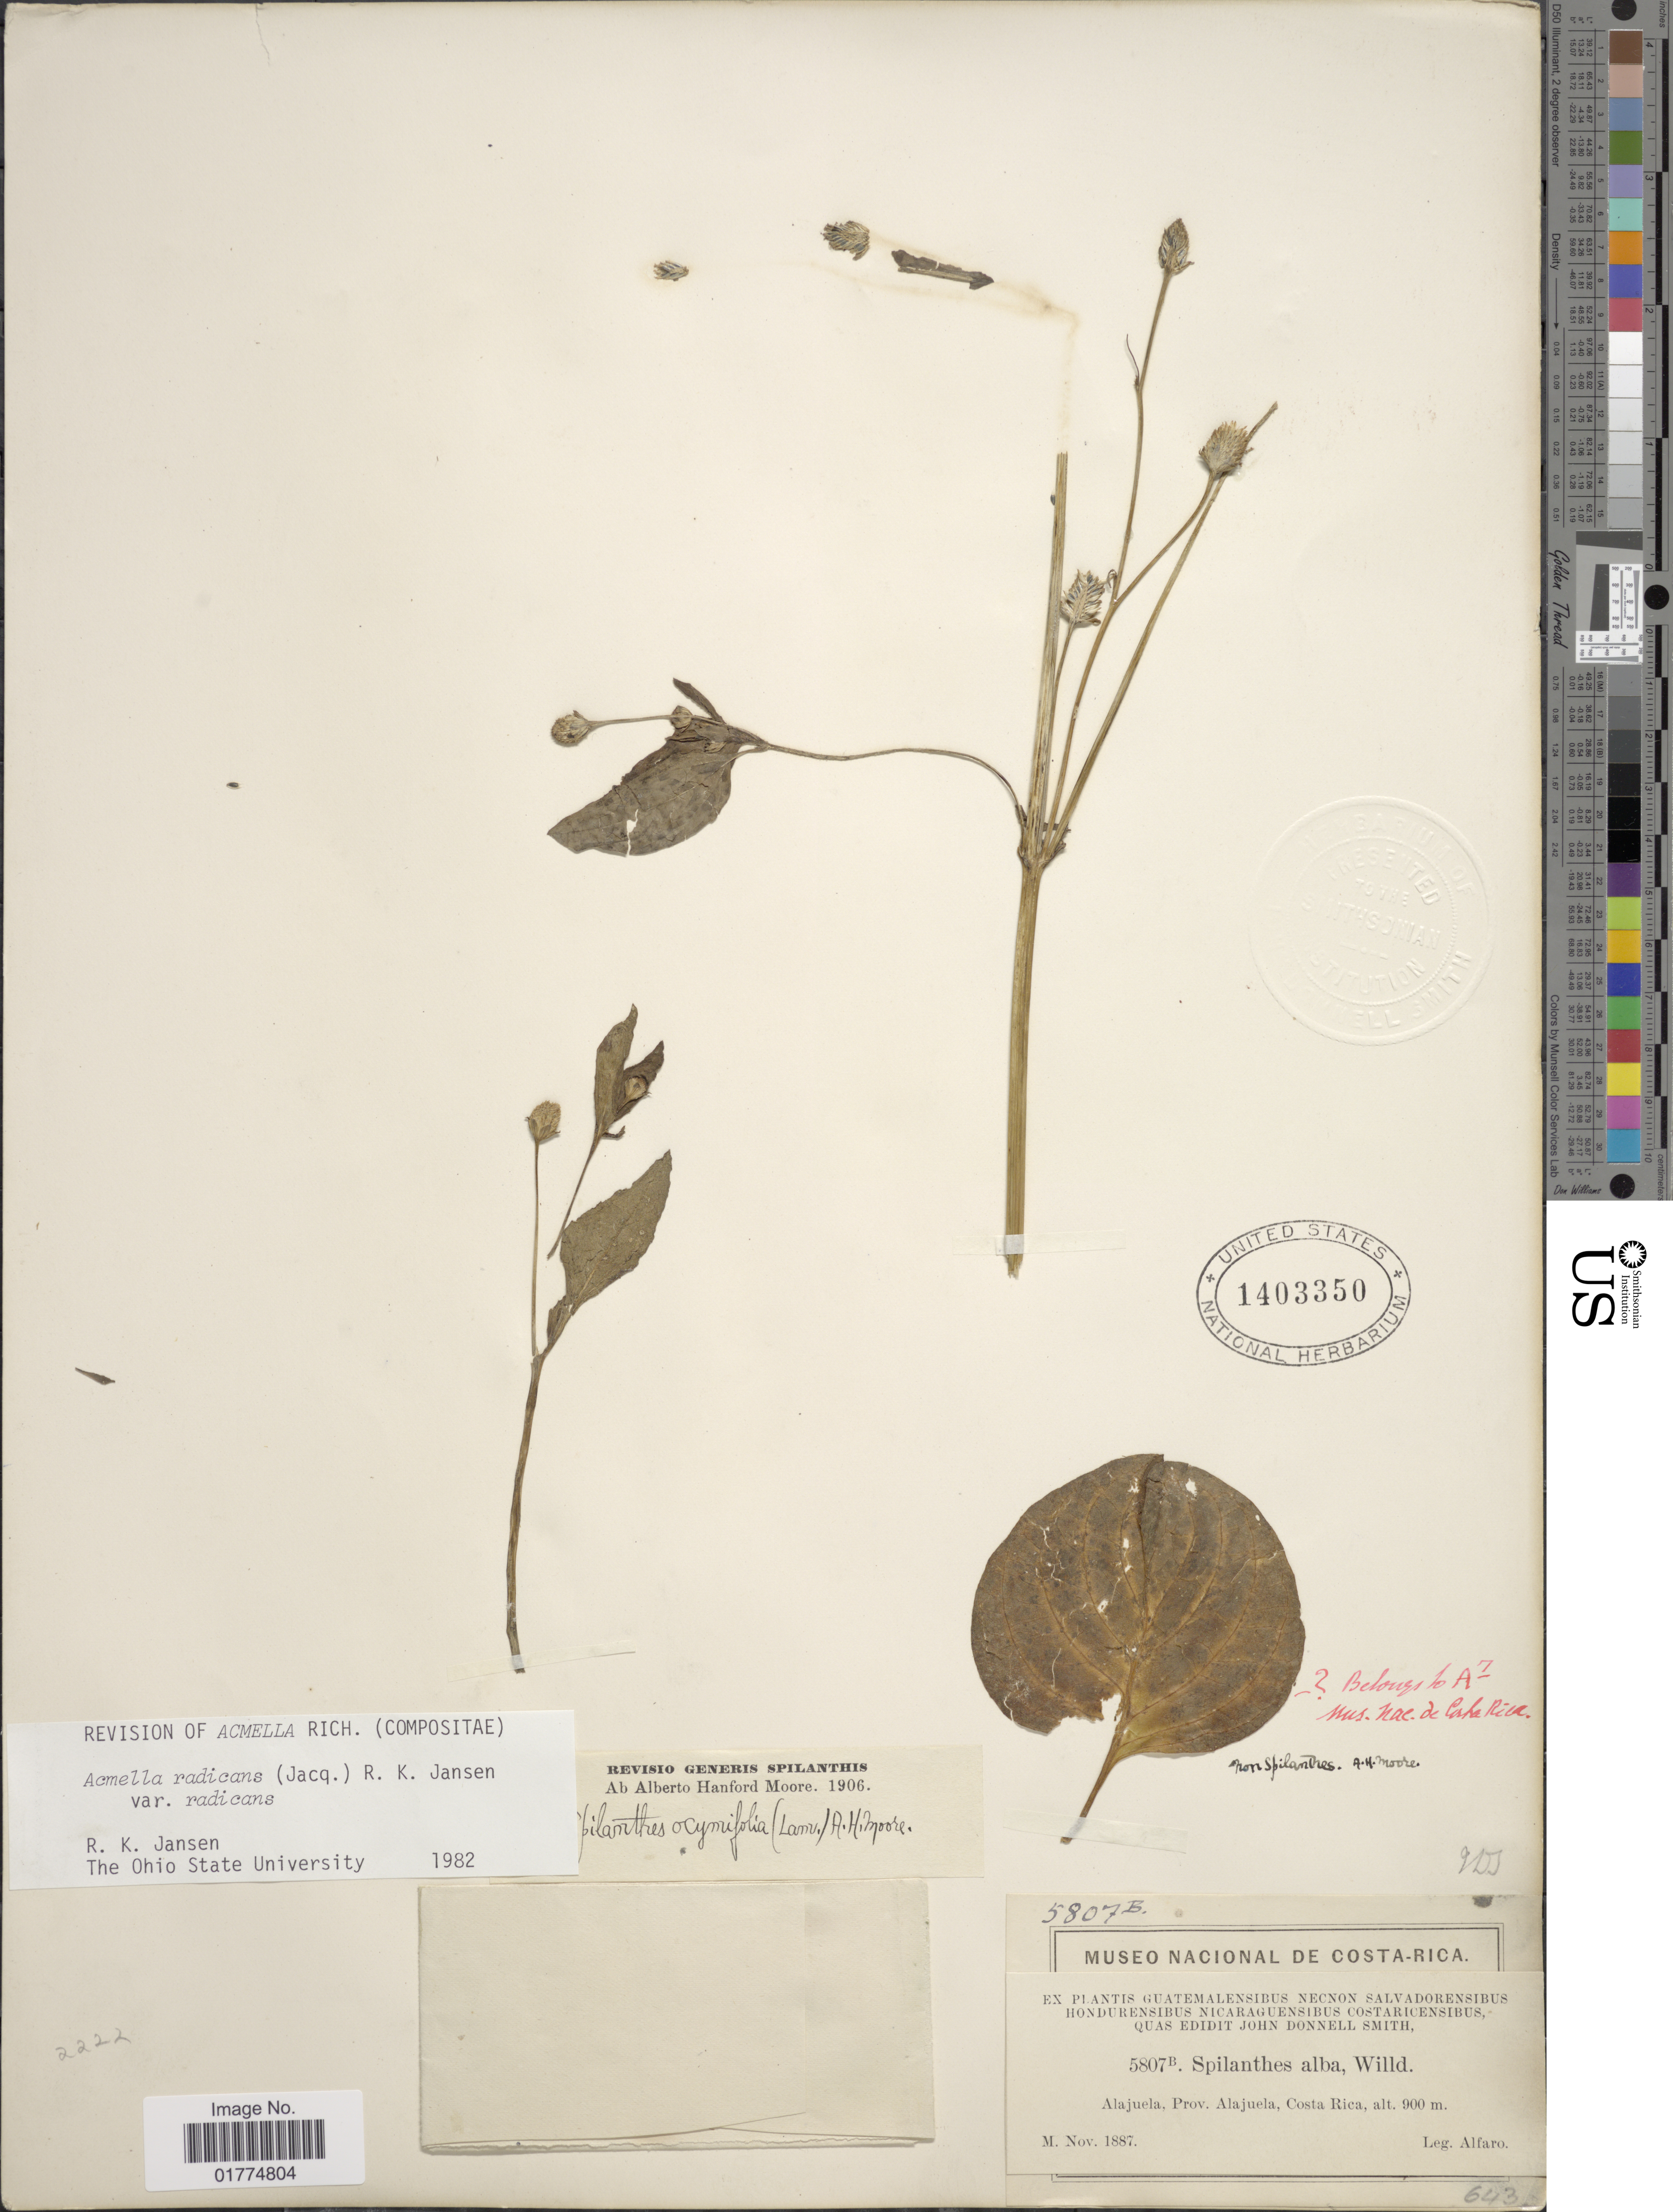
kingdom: Plantae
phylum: Tracheophyta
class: Magnoliopsida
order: Asterales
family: Asteraceae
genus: Acmella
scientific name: Acmella radicans var. radicans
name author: (Jacq.) R.K. Jansen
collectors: Alfaro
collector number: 5807B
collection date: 1887-11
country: Costa Rica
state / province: Alajuela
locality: Alajuela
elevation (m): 900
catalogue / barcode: US 1403350